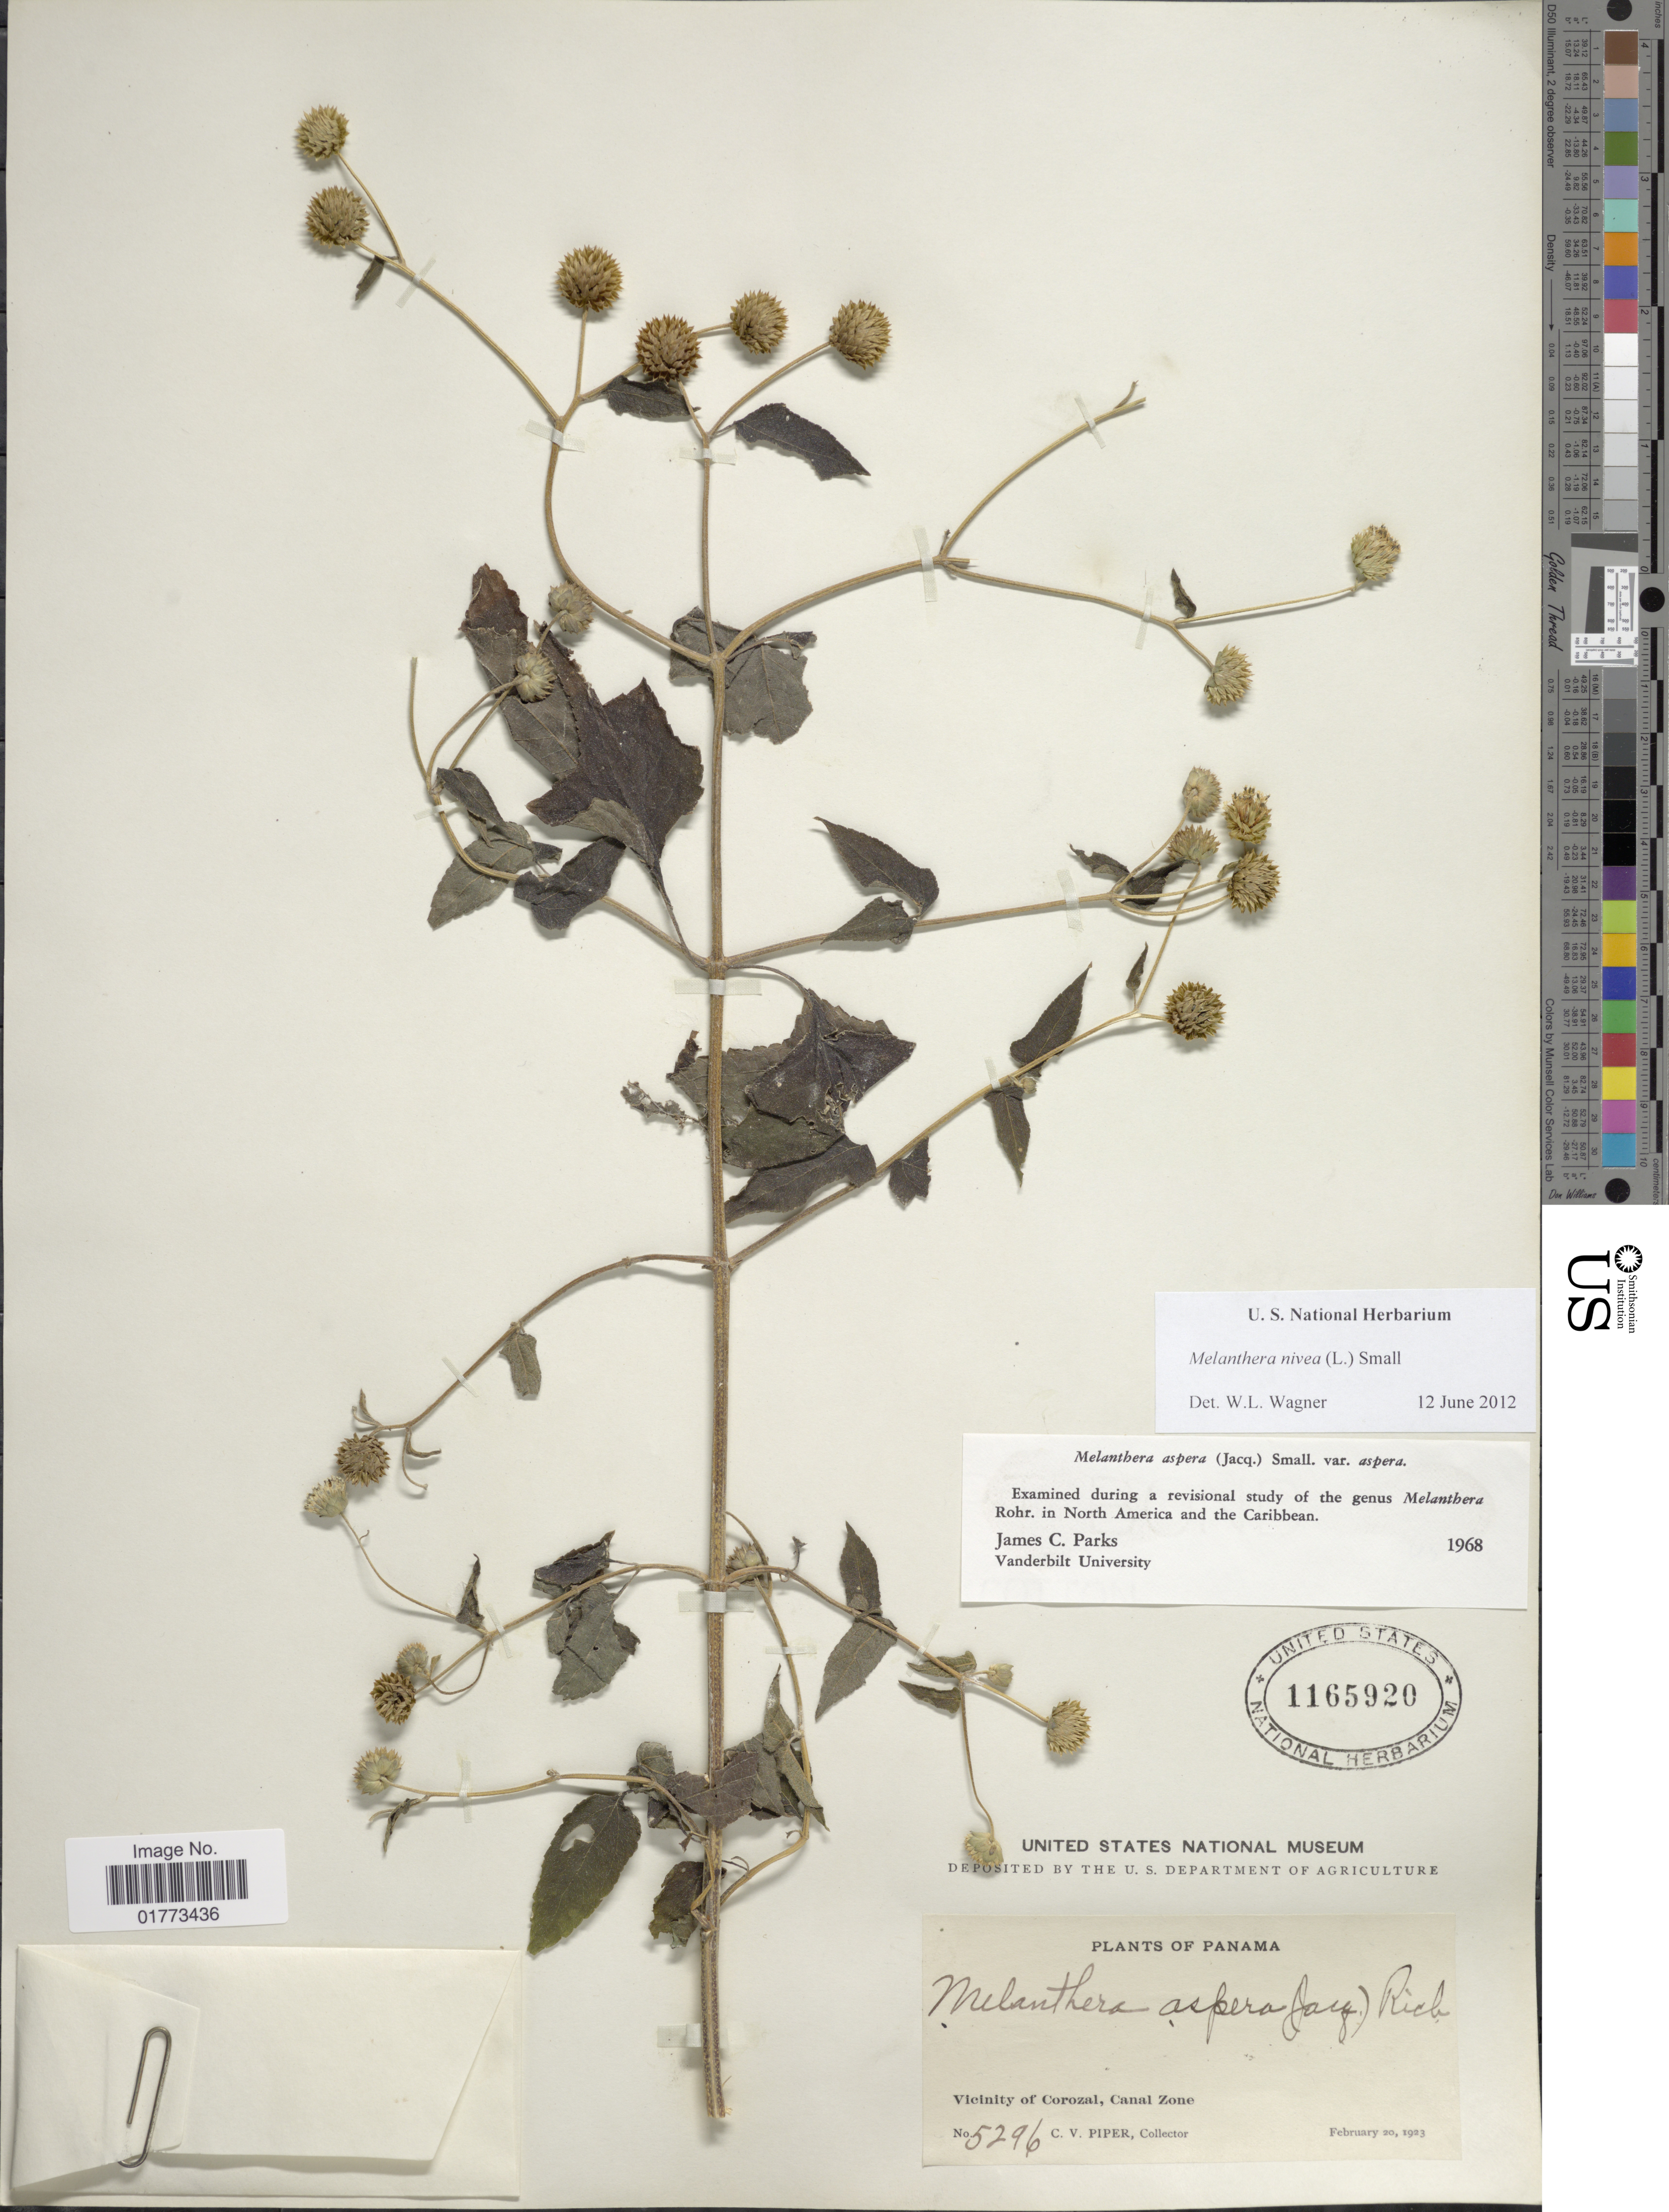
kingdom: Plantae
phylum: Tracheophyta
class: Magnoliopsida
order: Asterales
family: Asteraceae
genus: Melanthera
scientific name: Melanthera nivea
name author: (L.) Small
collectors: C. V. Piper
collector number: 5296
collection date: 1923-02-20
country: Panama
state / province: Colón / Panamá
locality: Vicinity of Corozal, Canal Zone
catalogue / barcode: US 1165920